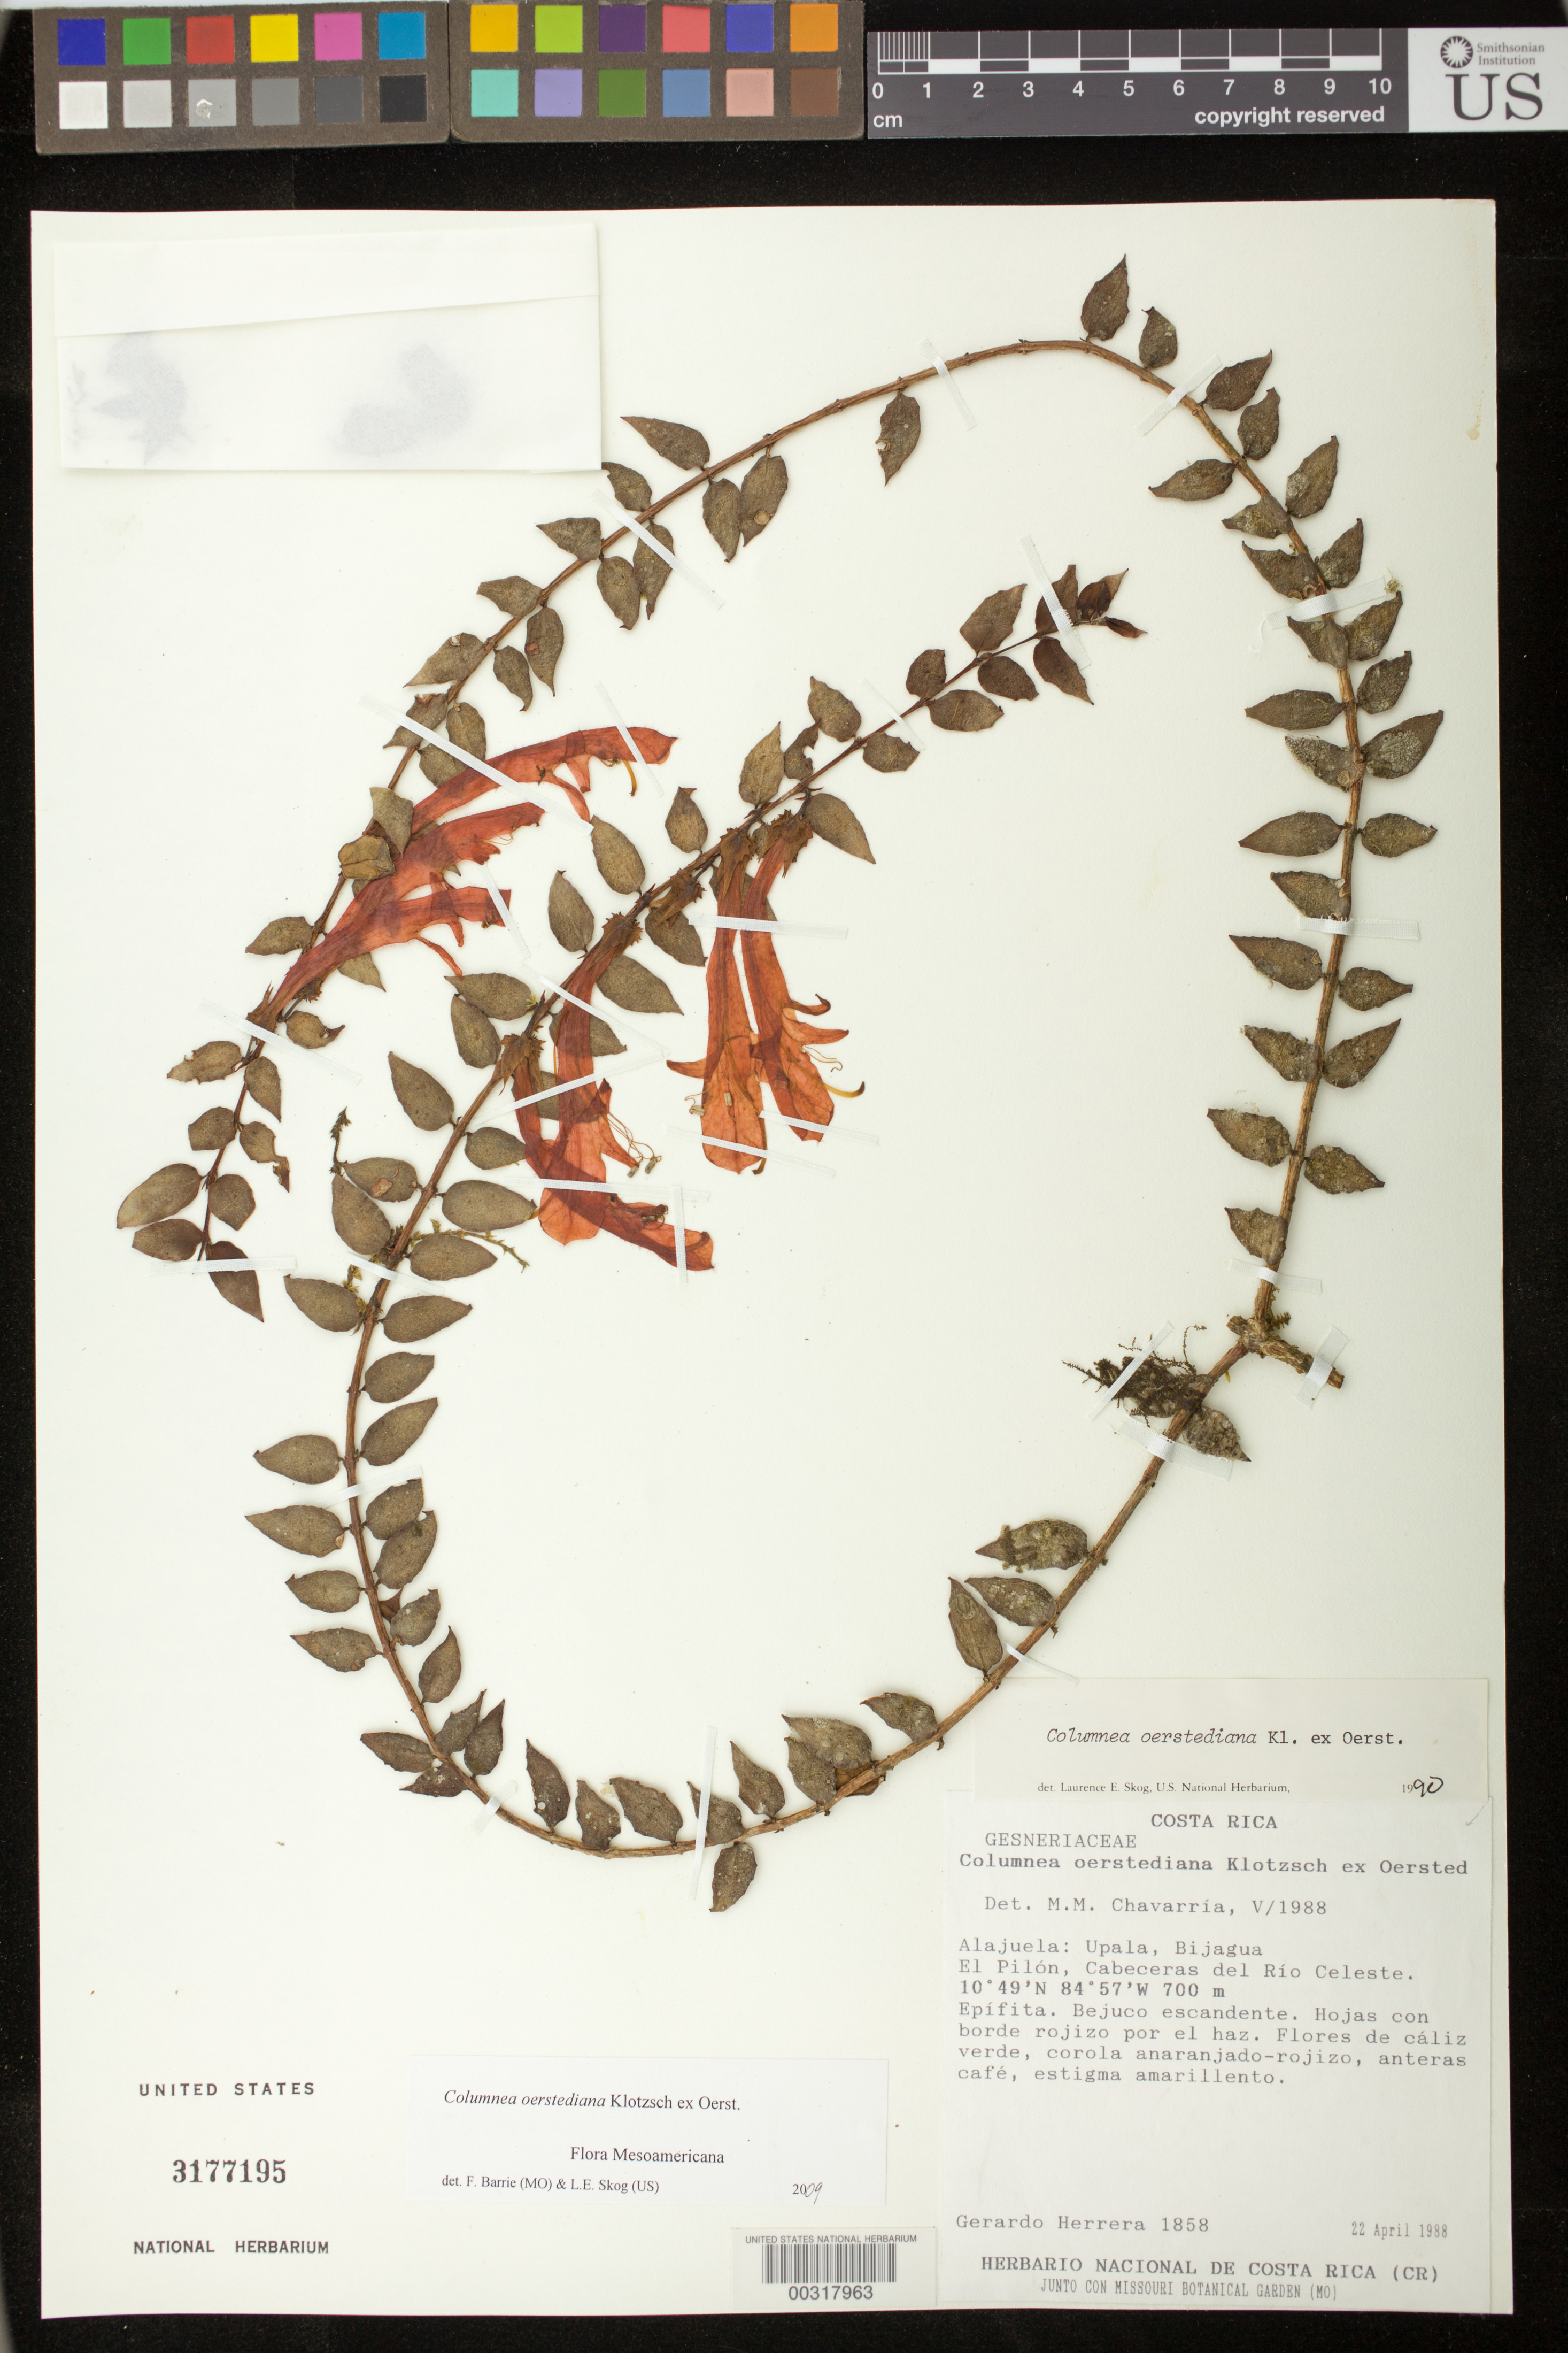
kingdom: Plantae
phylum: Tracheophyta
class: Magnoliopsida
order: Lamiales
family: Gesneriaceae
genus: Columnea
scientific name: Columnea oerstediana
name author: Klotzsch ex Oerst.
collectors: G. Herrera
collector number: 1858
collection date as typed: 22 Apr 1988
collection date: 1988-04-22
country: Costa Rica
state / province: Alajuela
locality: Upala, Bijagua, El Pilon, cabeceras of Rio Celeste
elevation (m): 700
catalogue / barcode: US 3177195